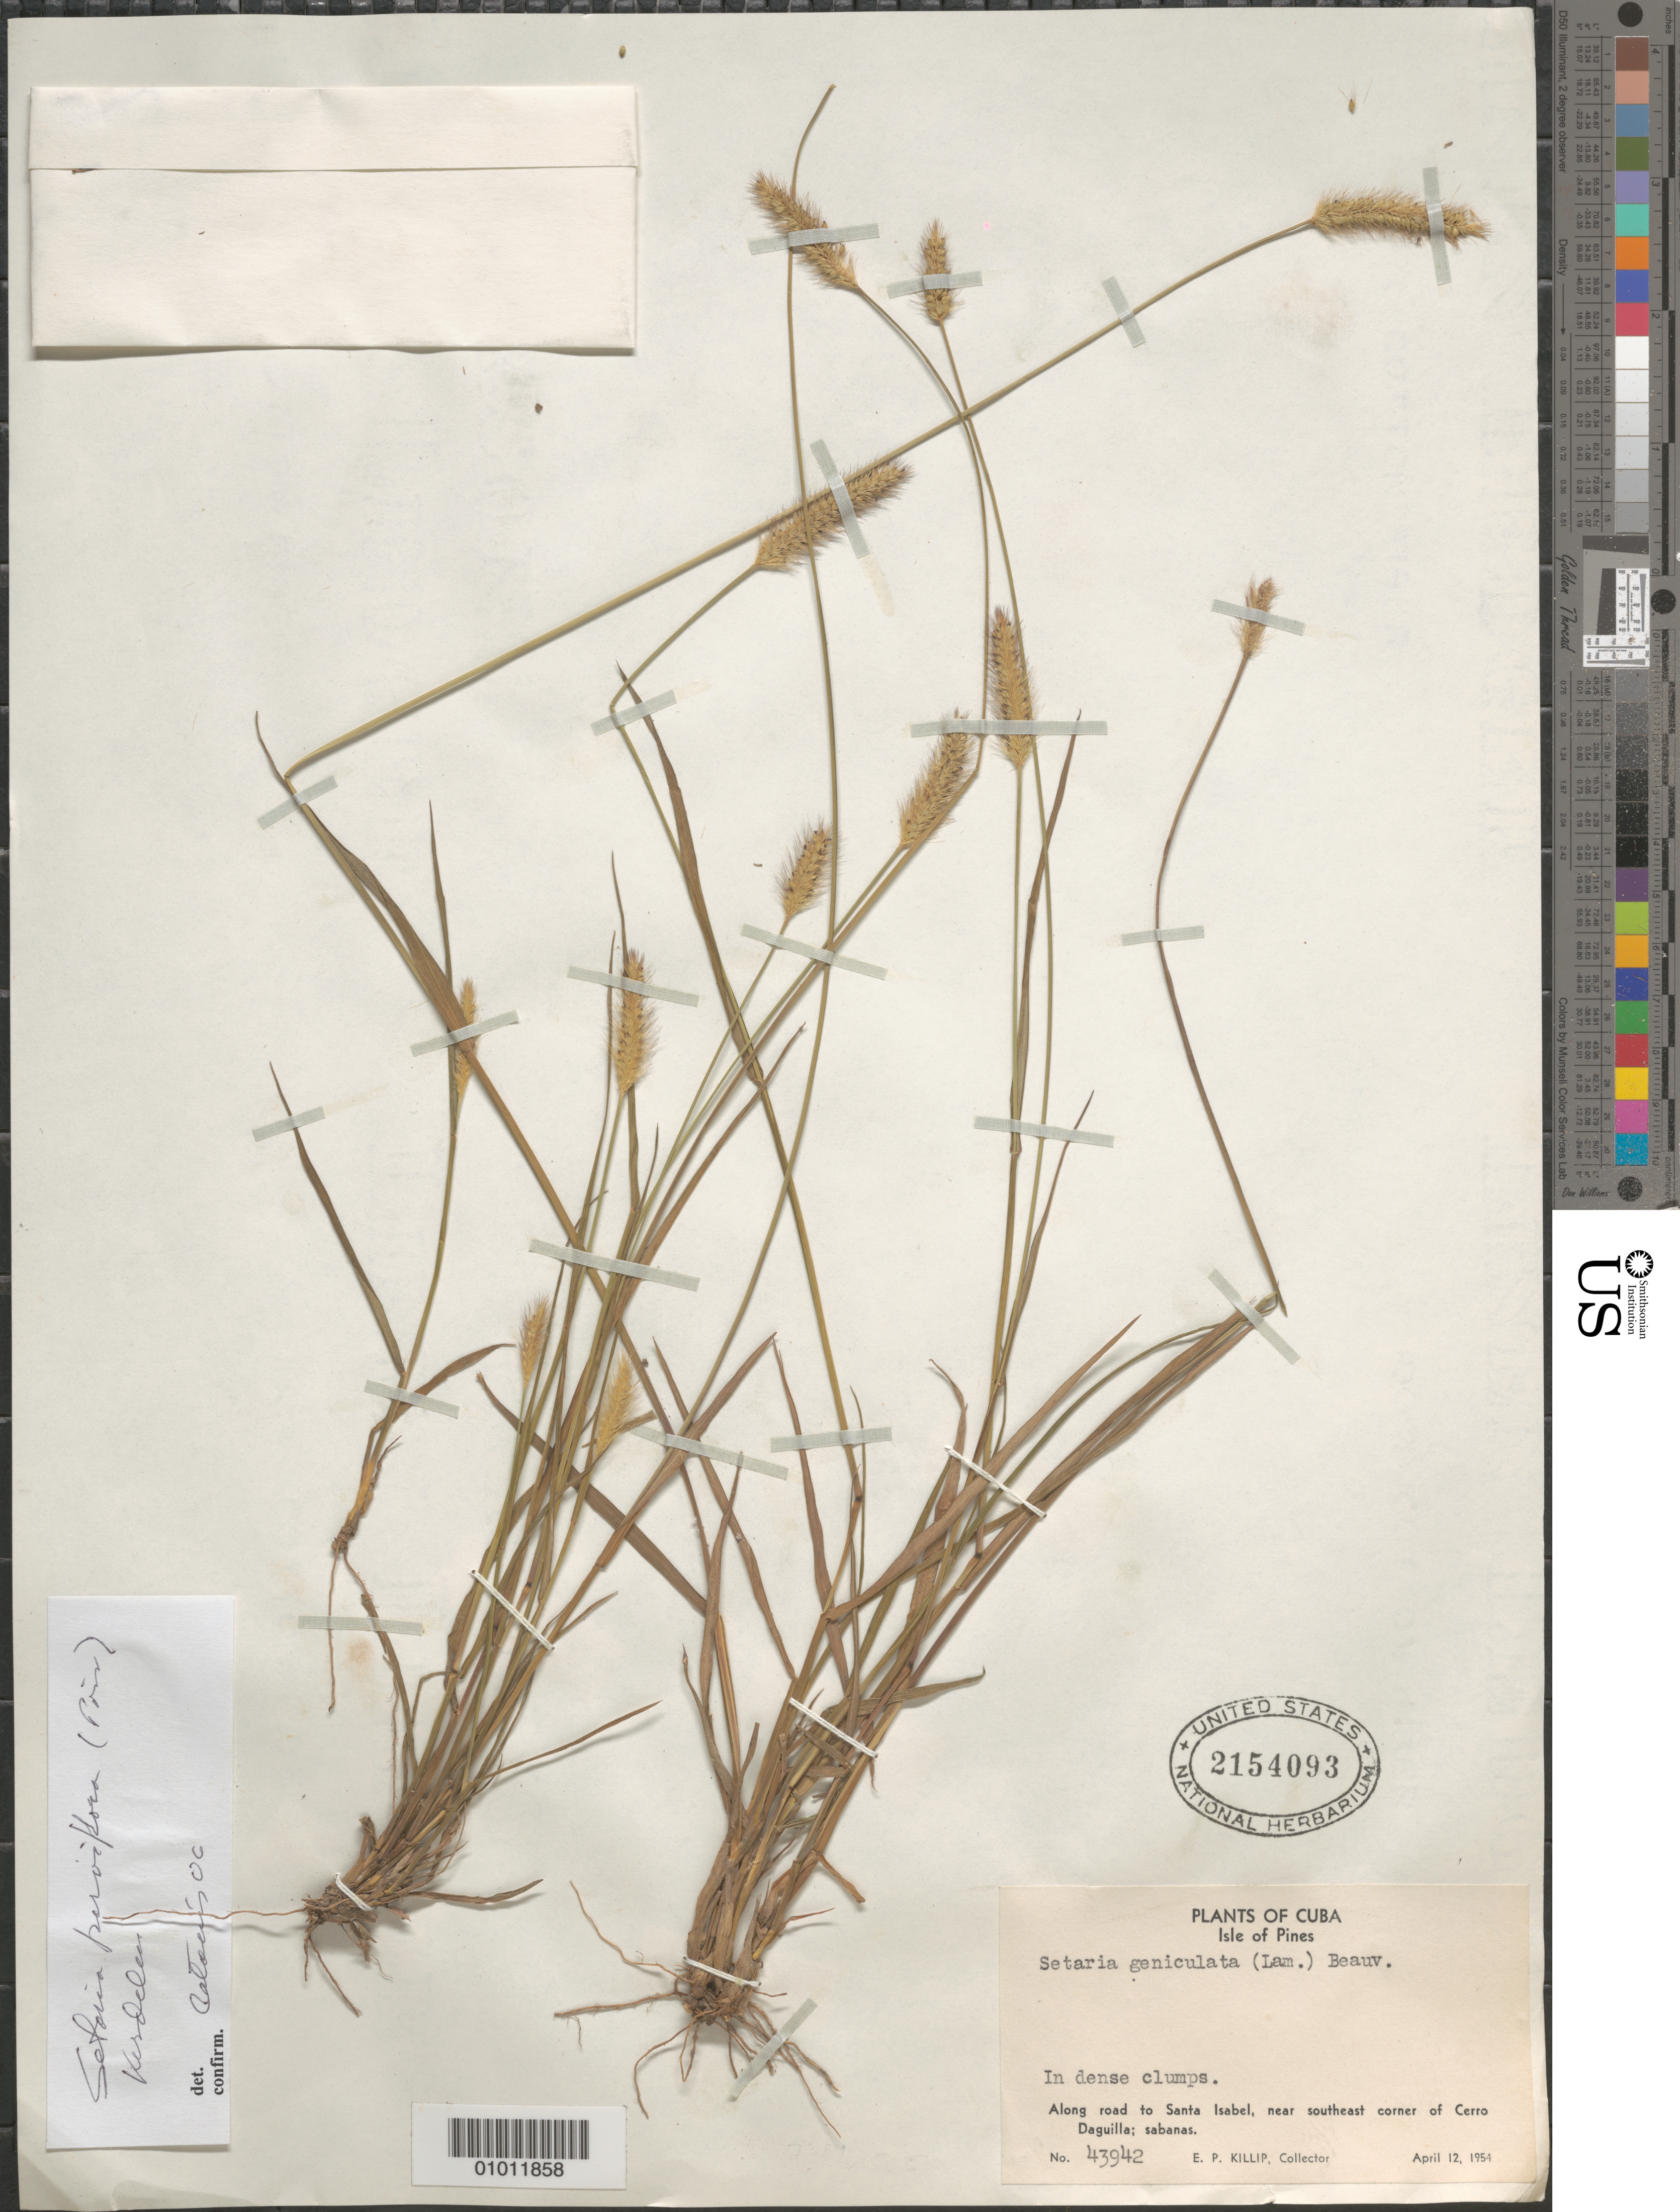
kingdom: Plantae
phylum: Tracheophyta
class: Liliopsida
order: Poales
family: Poaceae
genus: Setaria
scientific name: Setaria parviflora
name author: (Poir.) Kerguélen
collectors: E. P. Killip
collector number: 43942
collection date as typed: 12 Apr 1954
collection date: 1954-04-12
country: Cuba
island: Cuba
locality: Along road to Santa Isabel, near SE corner of Cerro Daguilla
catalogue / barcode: US 2154093